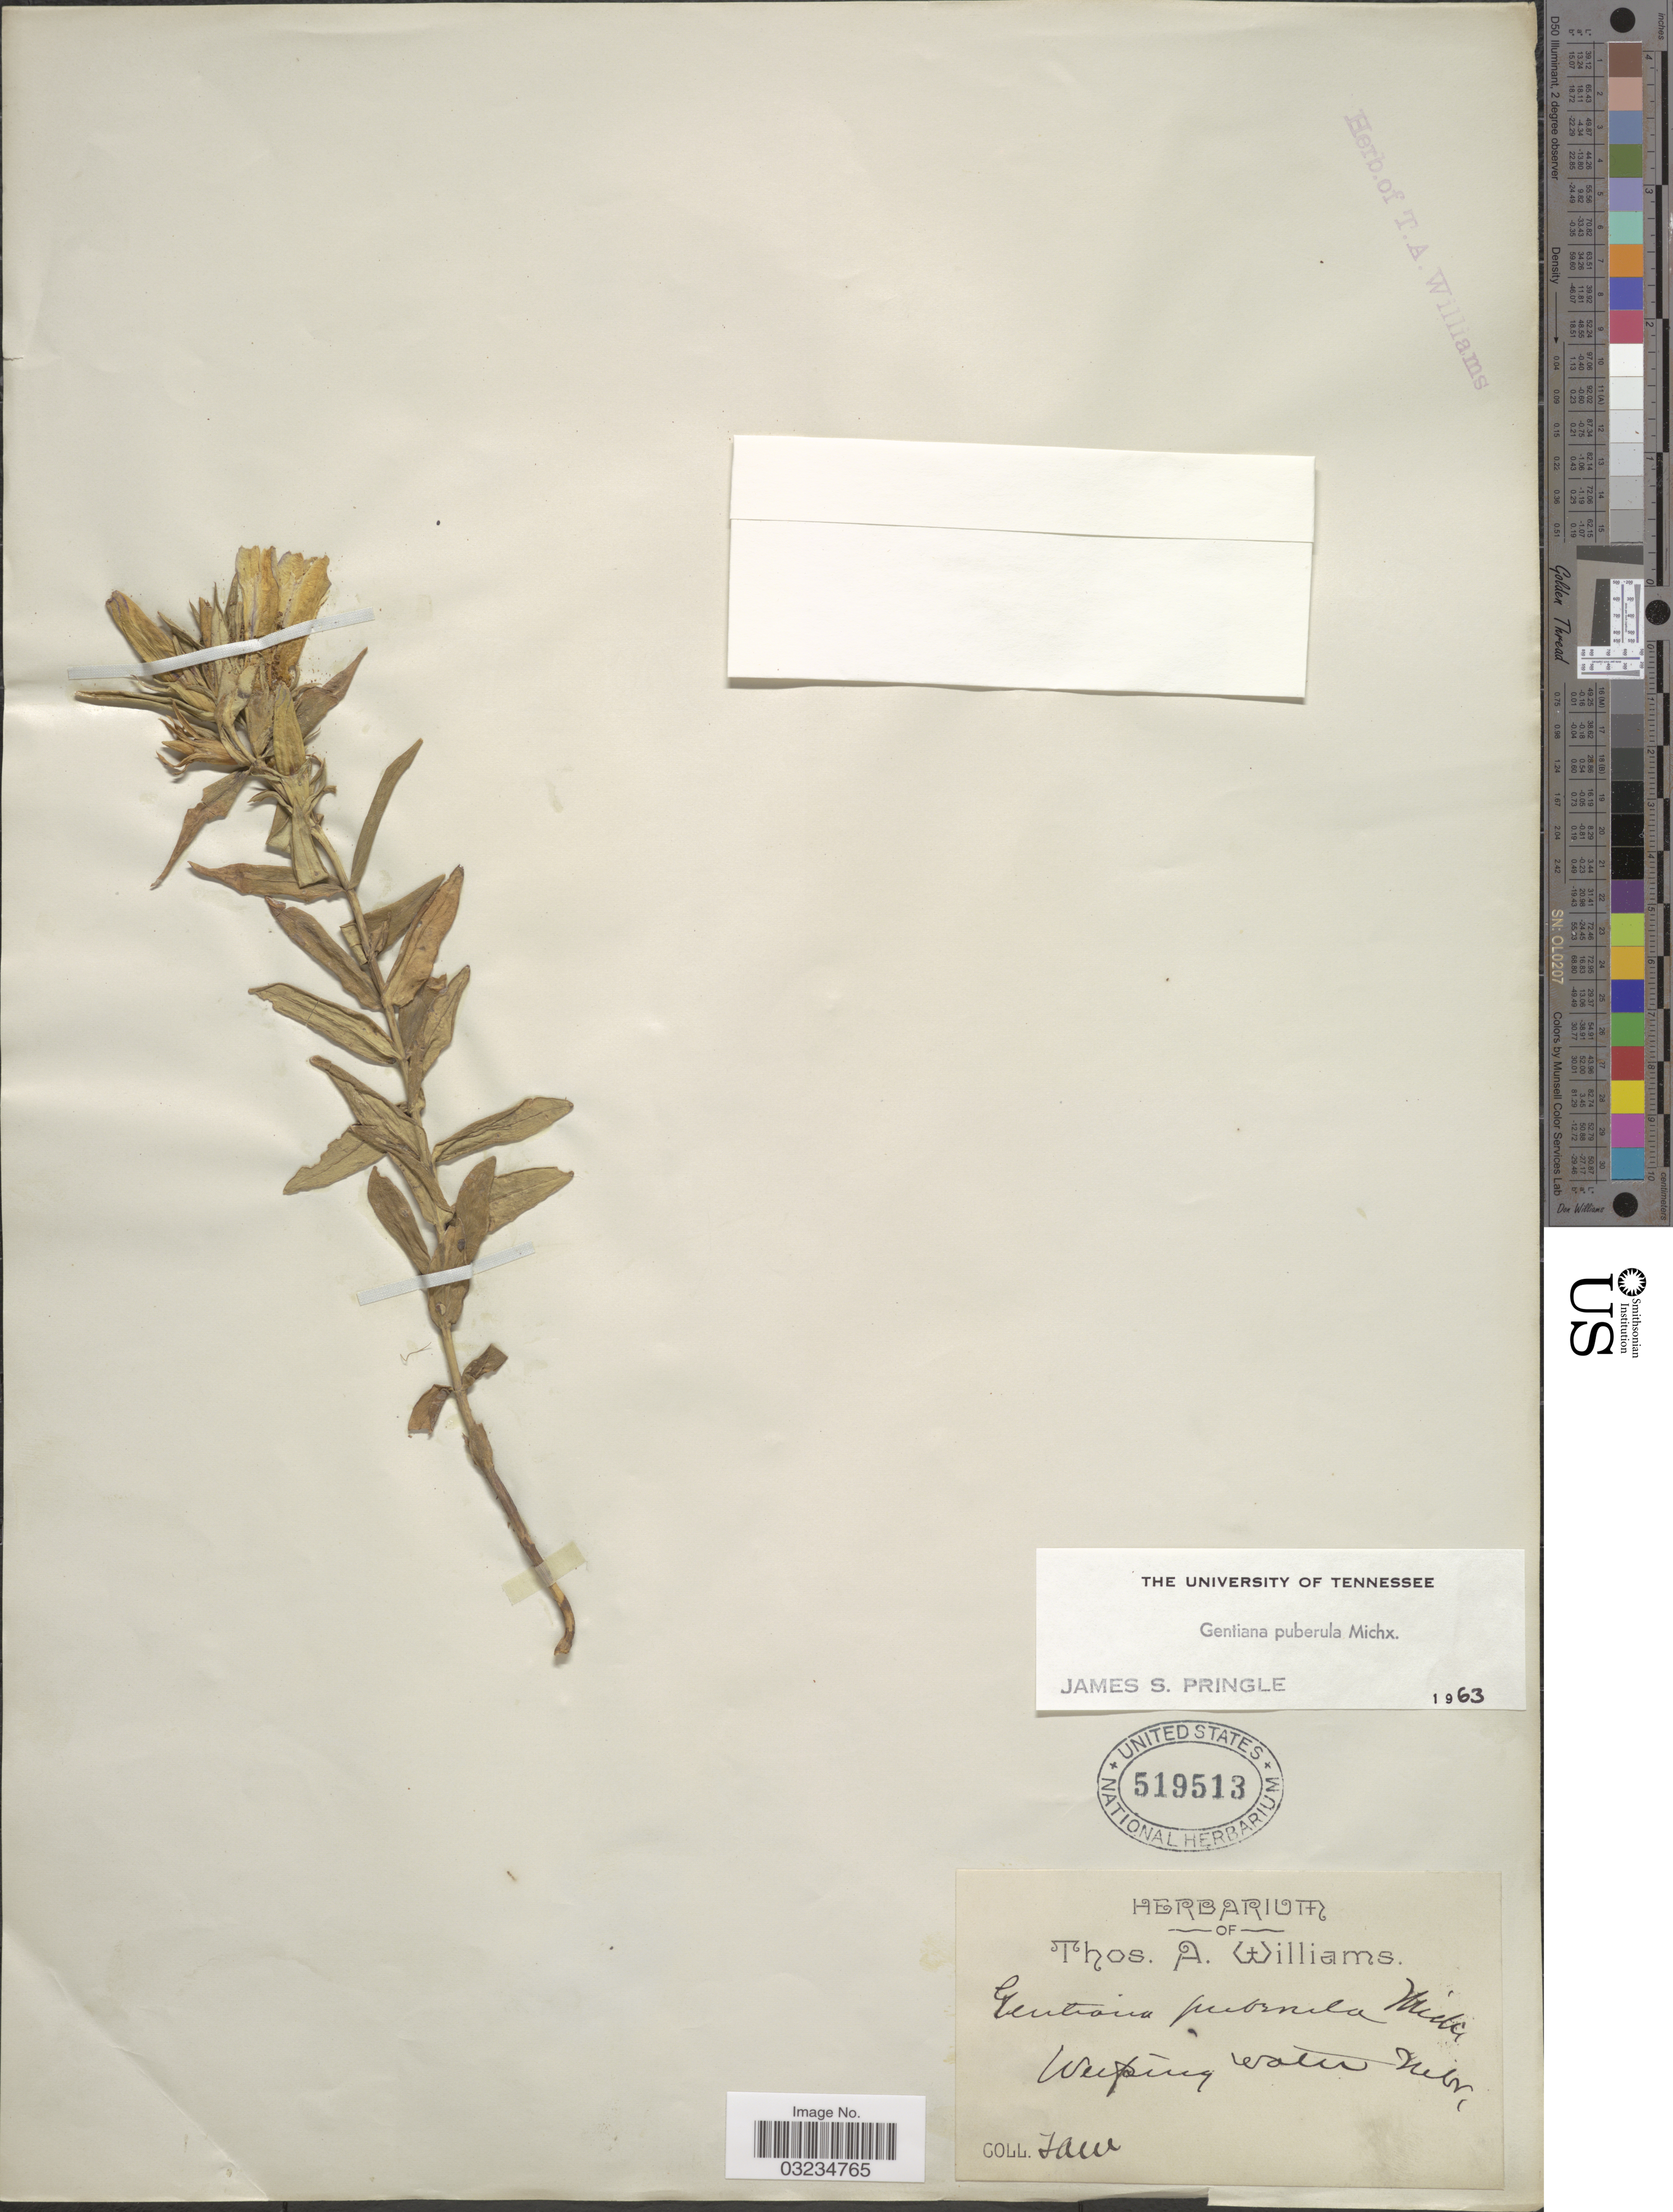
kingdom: Plantae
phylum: Tracheophyta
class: Magnoliopsida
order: Gentianales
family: Gentianaceae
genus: Gentiana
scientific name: Gentiana puberula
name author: Michx.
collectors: T. A. Williams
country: United States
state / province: Nebraska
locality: Weeping Water.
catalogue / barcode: US 519513